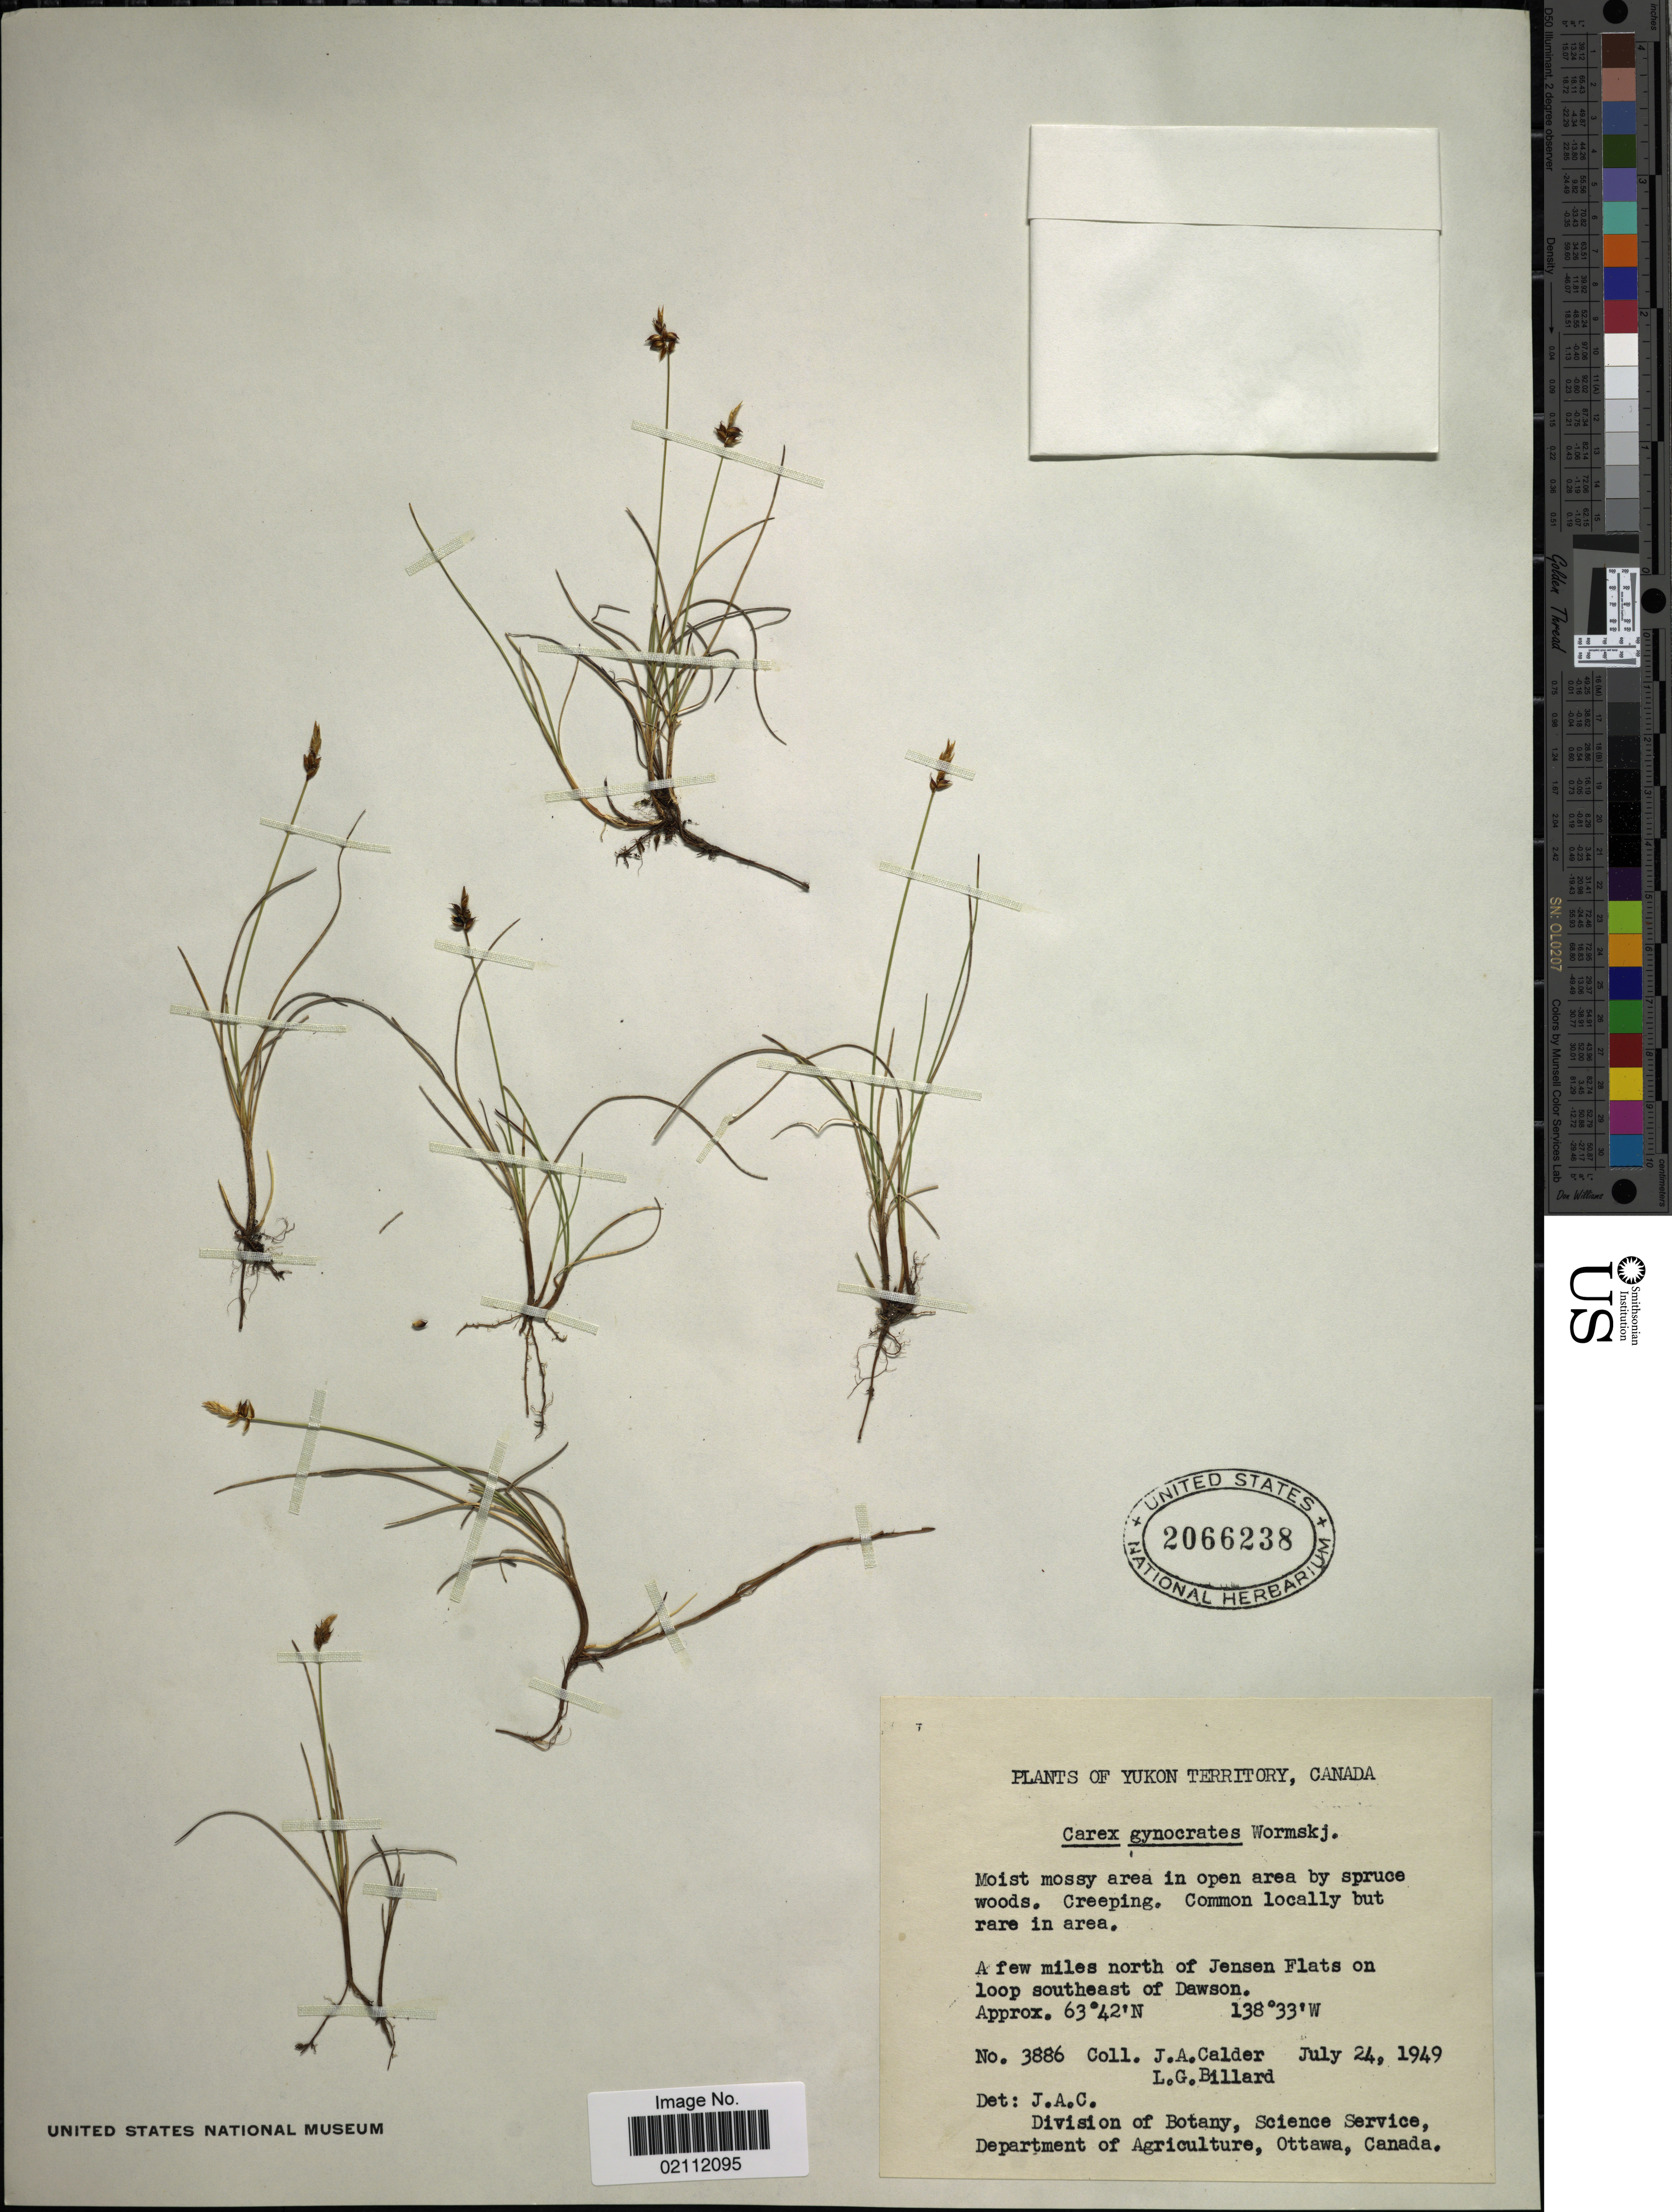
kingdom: Plantae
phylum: Tracheophyta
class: Liliopsida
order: Poales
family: Cyperaceae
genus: Carex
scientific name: Carex nardina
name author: (Hornem.) Fr.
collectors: J. A. Calder & L. Billard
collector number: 3886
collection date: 1949-07-27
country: Canada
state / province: Yukon Territory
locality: A few miles north of Jensen Flats on loop southeast of Dawson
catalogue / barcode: US 2066238